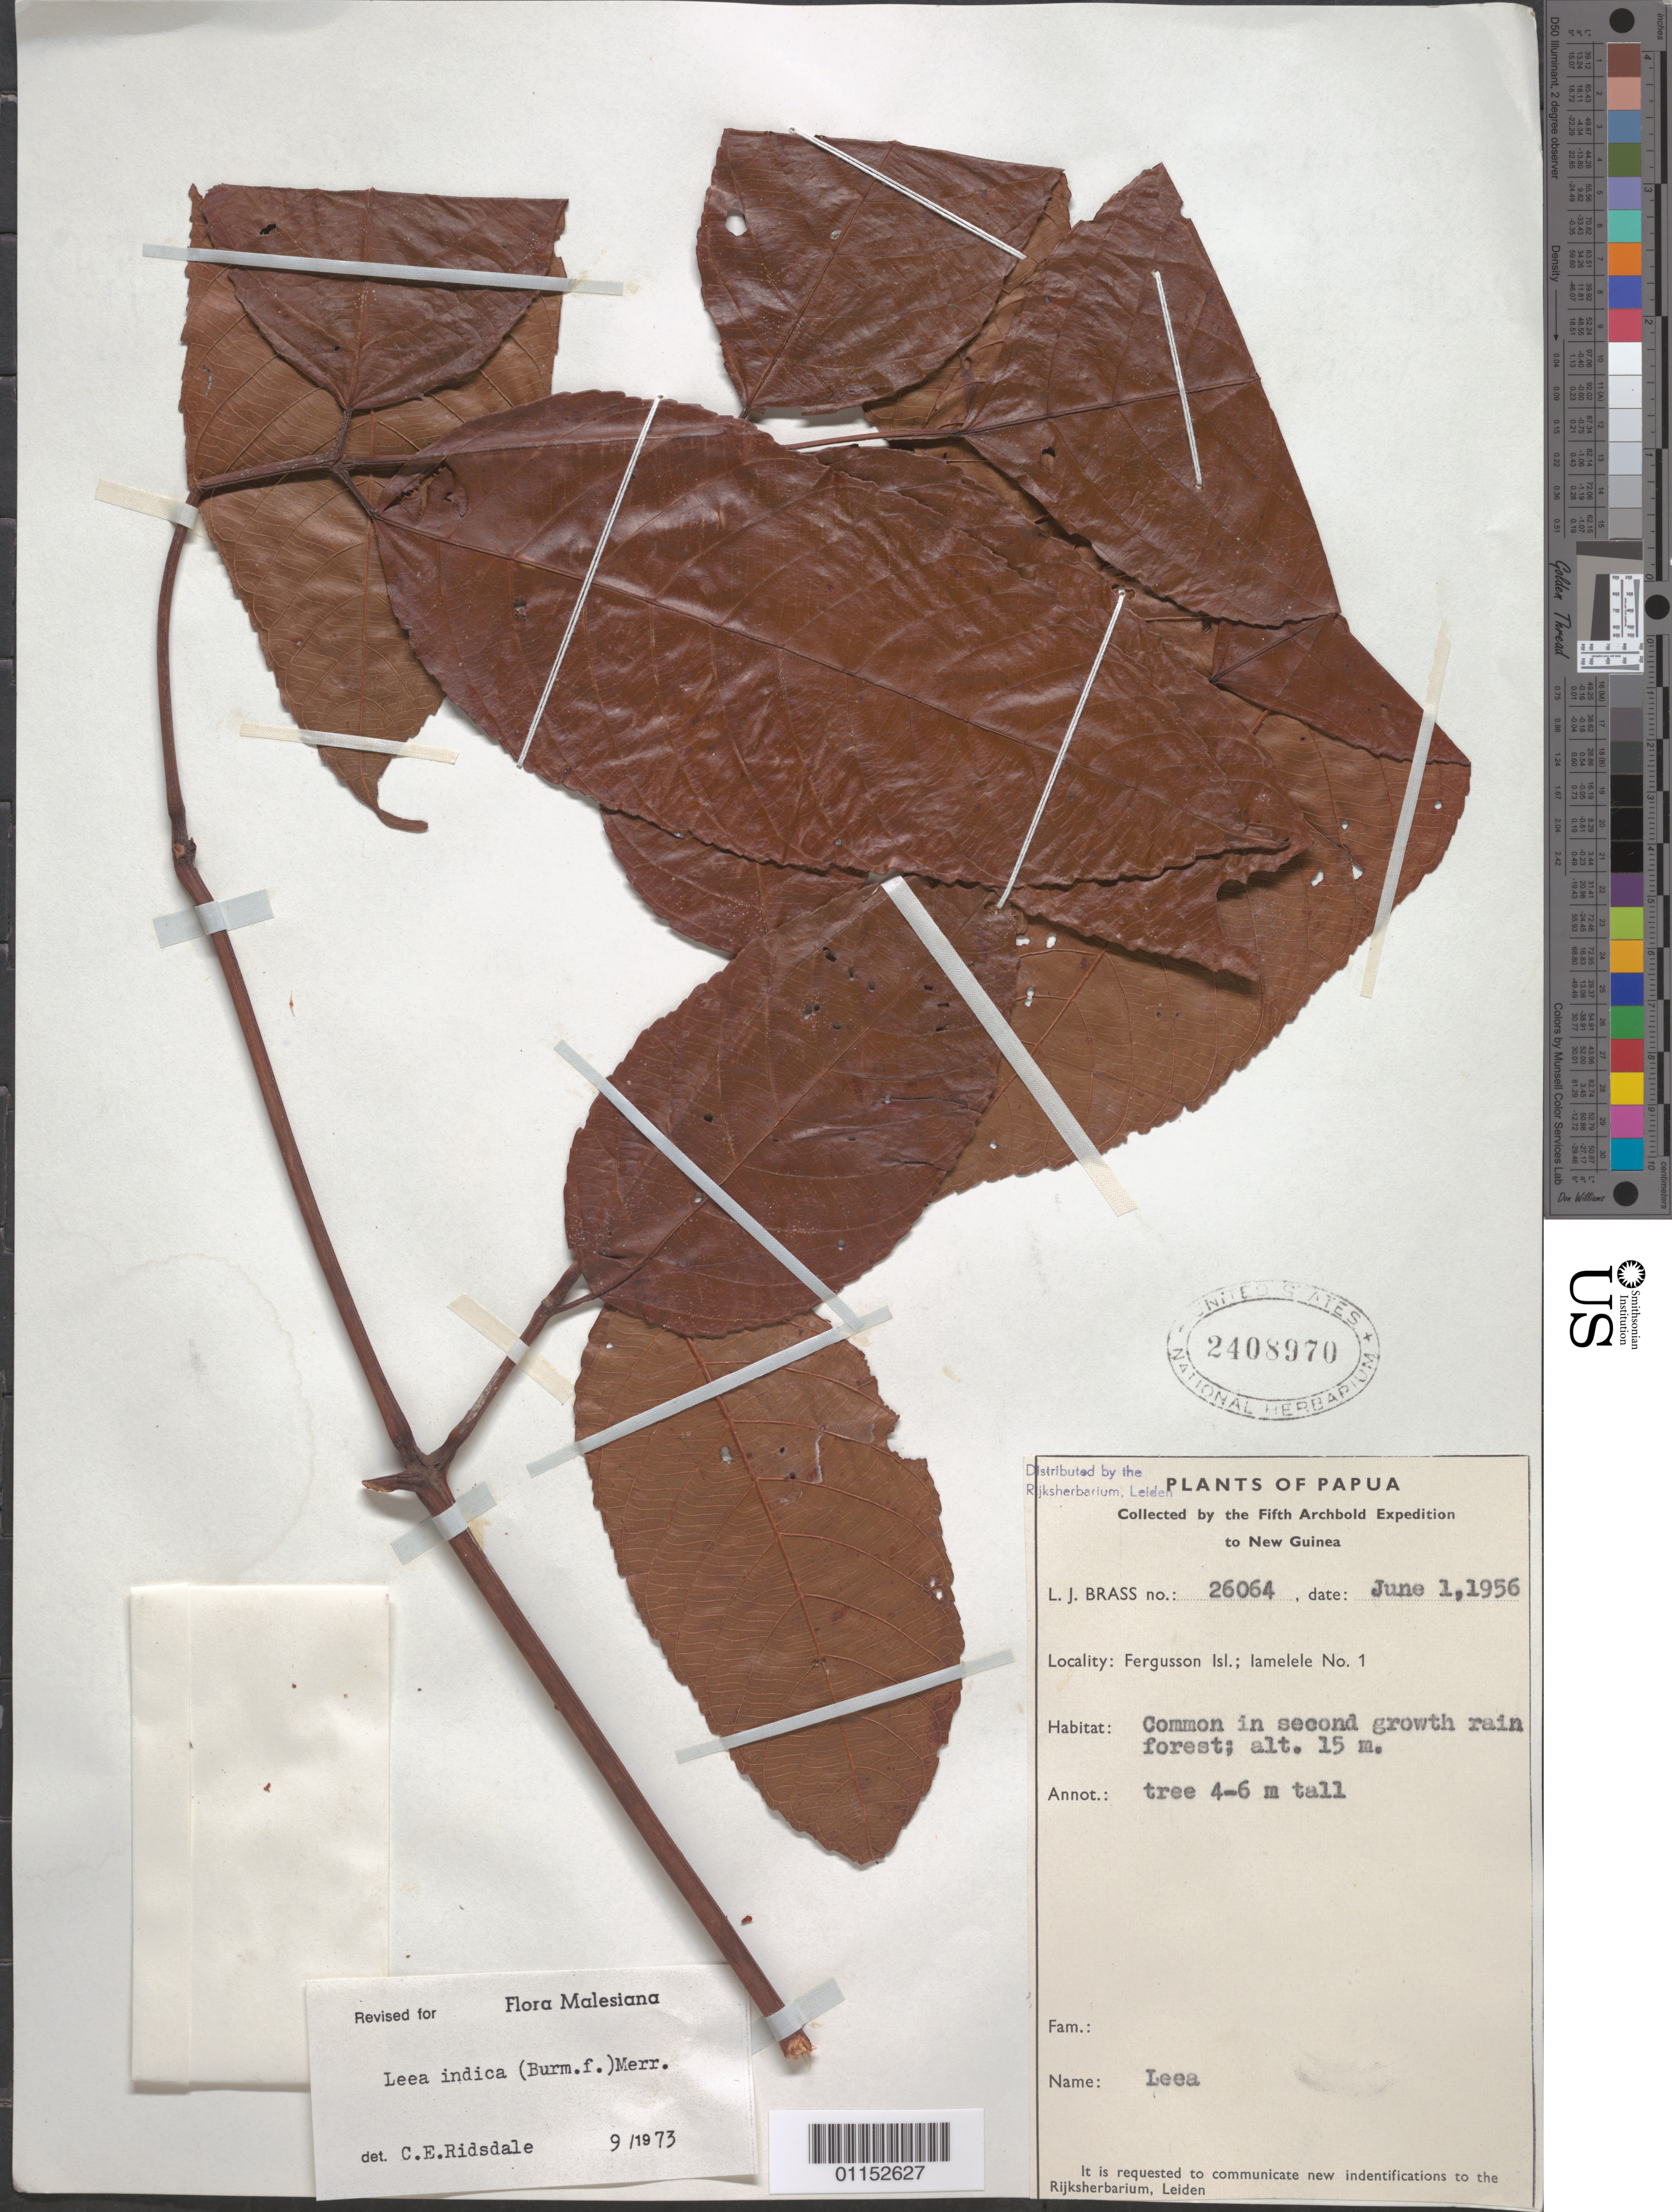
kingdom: Plantae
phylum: Tracheophyta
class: Magnoliopsida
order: Vitales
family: Vitaceae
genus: Leea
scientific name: Leea indica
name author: (Burm. f.) Merr.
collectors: L. J. Brass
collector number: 26064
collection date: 1956-06-01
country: Papua New Guinea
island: Fergusson I.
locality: Fergusson Isl.; Iamelele No.1.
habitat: Common in second growth rain forest. Tall tree.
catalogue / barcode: US 2408970